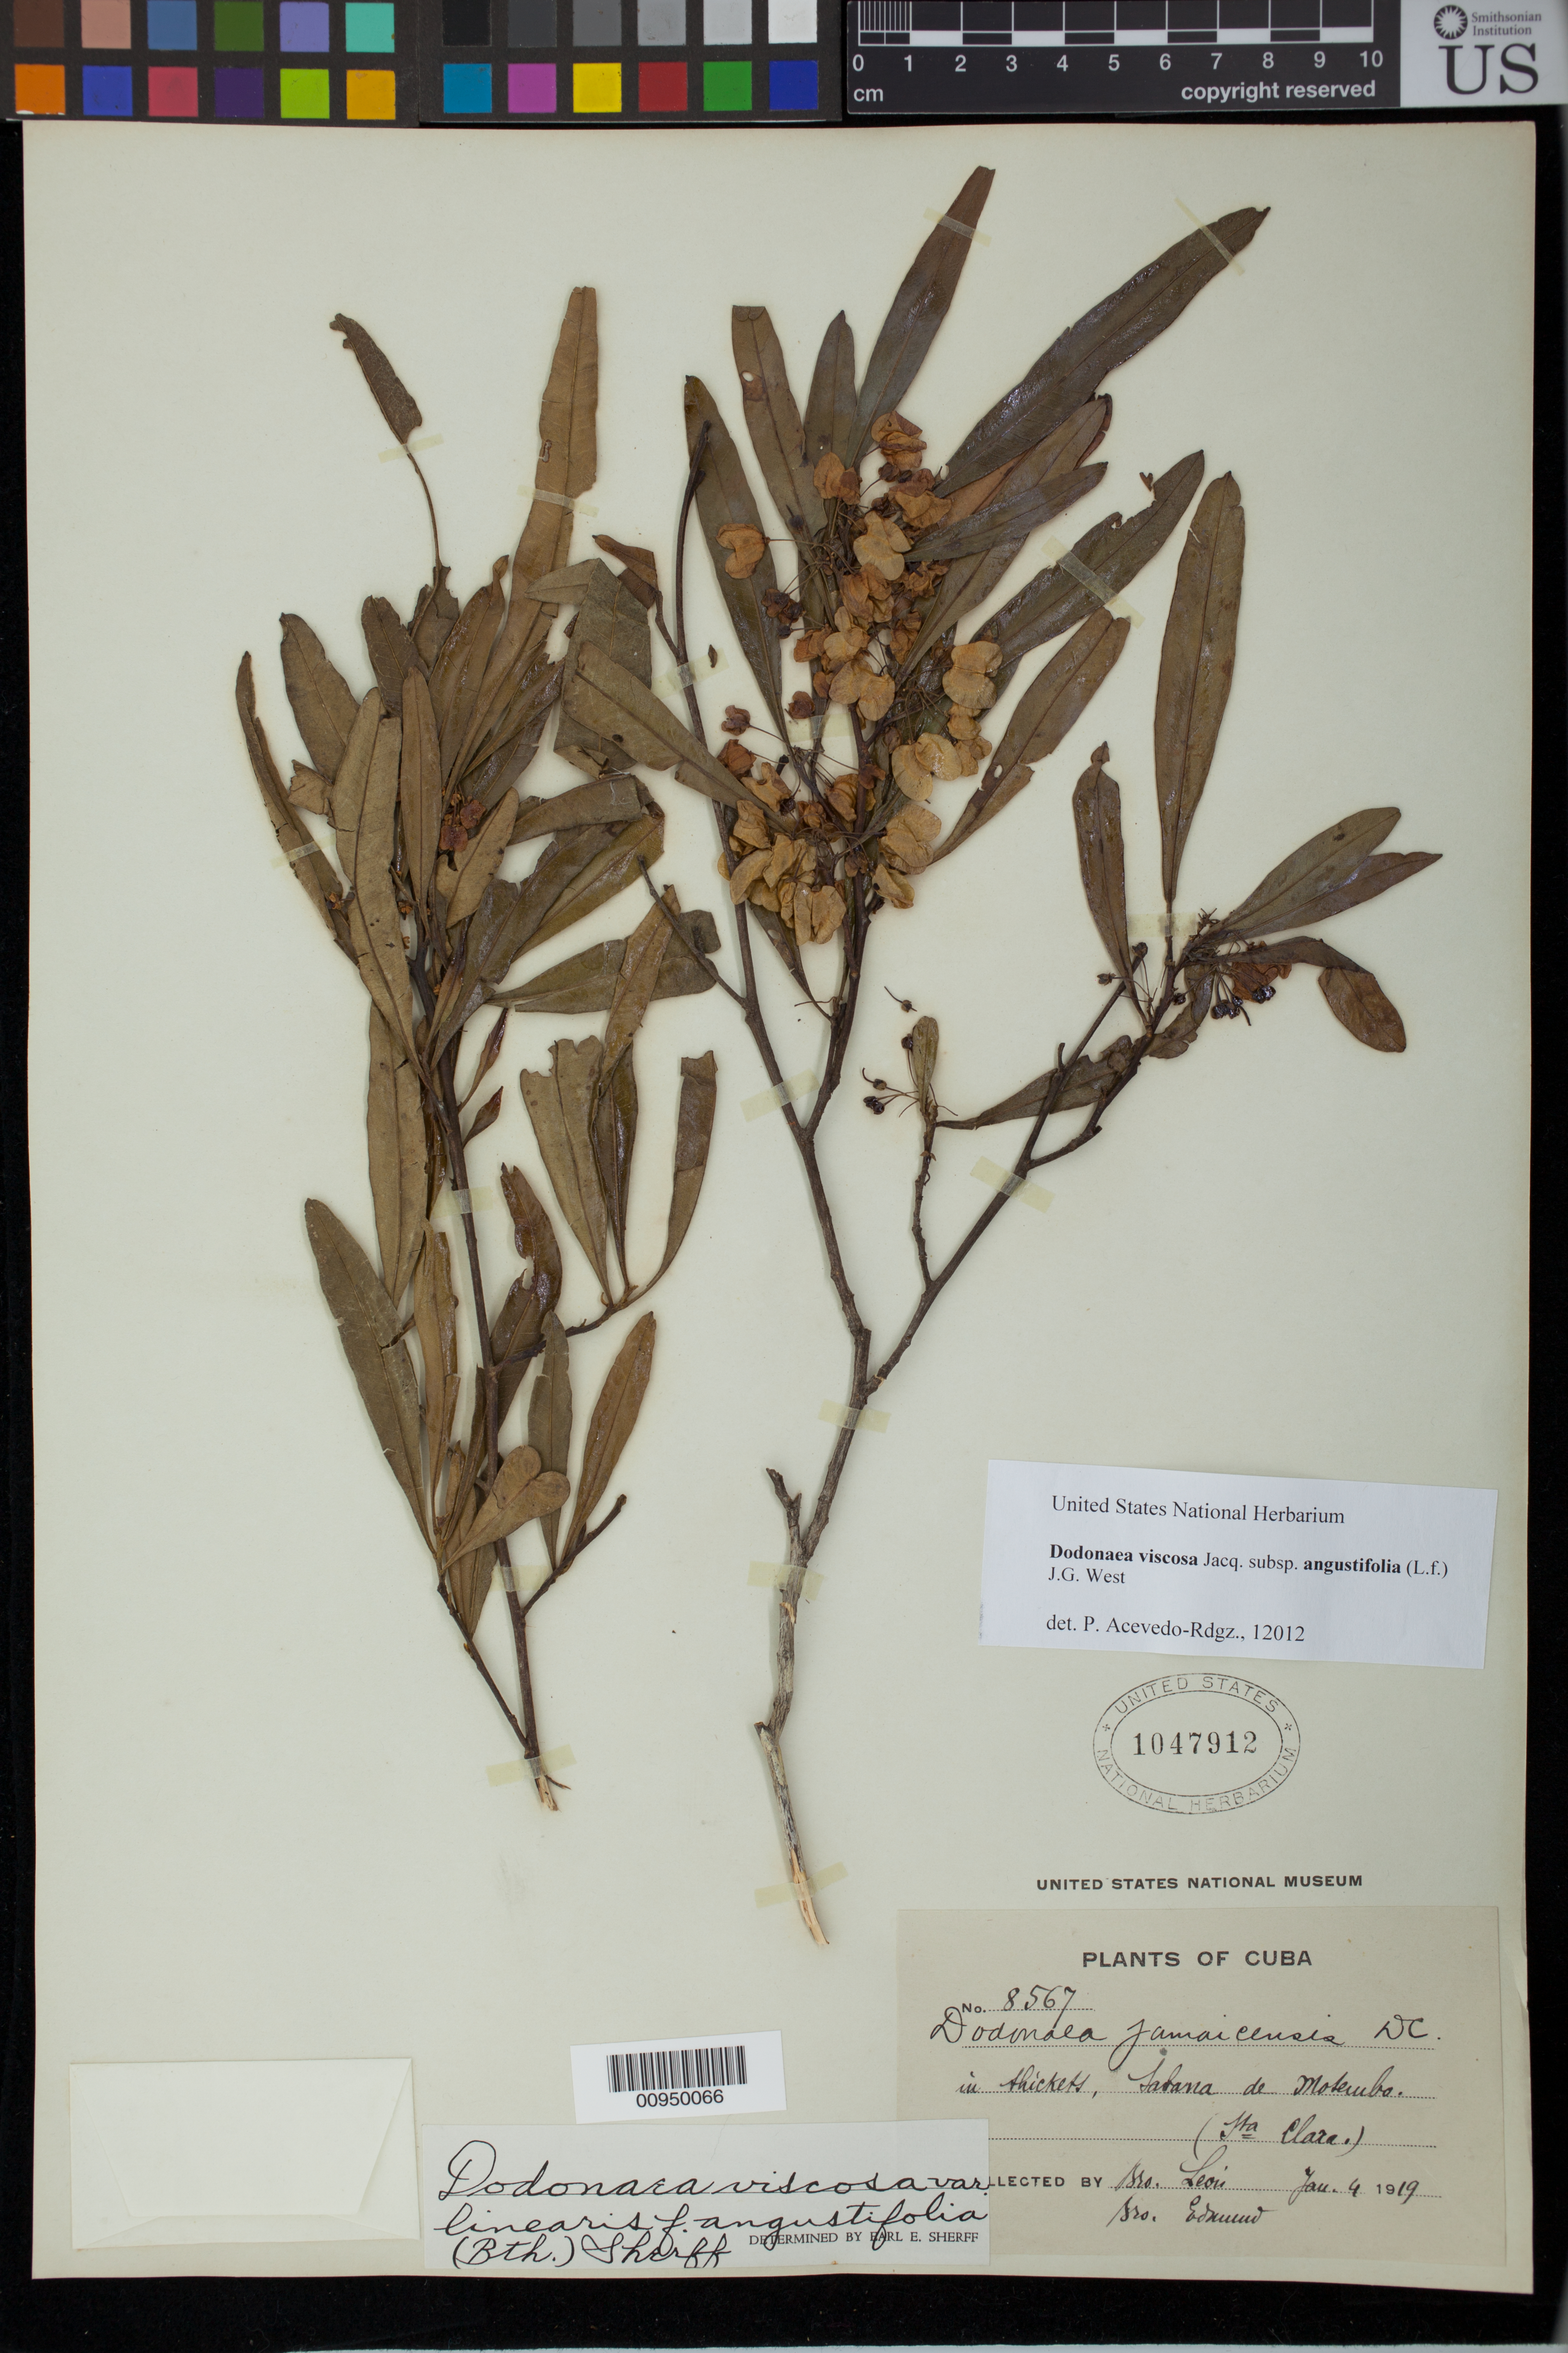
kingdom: Plantae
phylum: Tracheophyta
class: Magnoliopsida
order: Sapindales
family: Sapindaceae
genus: Dodonaea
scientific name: Dodonaea angustifolia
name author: L. f.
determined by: Acevedo-Rodríguez, P., (BOT), Smithsonian Institution - National Museum of Natural History (UNITED STATES)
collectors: Bro. León & Edward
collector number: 8567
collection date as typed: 04 Jan 1919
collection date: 1919-01-04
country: Cuba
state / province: Las Villas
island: Cuba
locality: Sabana de "Moteubo"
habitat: In thickets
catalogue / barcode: US 1047912